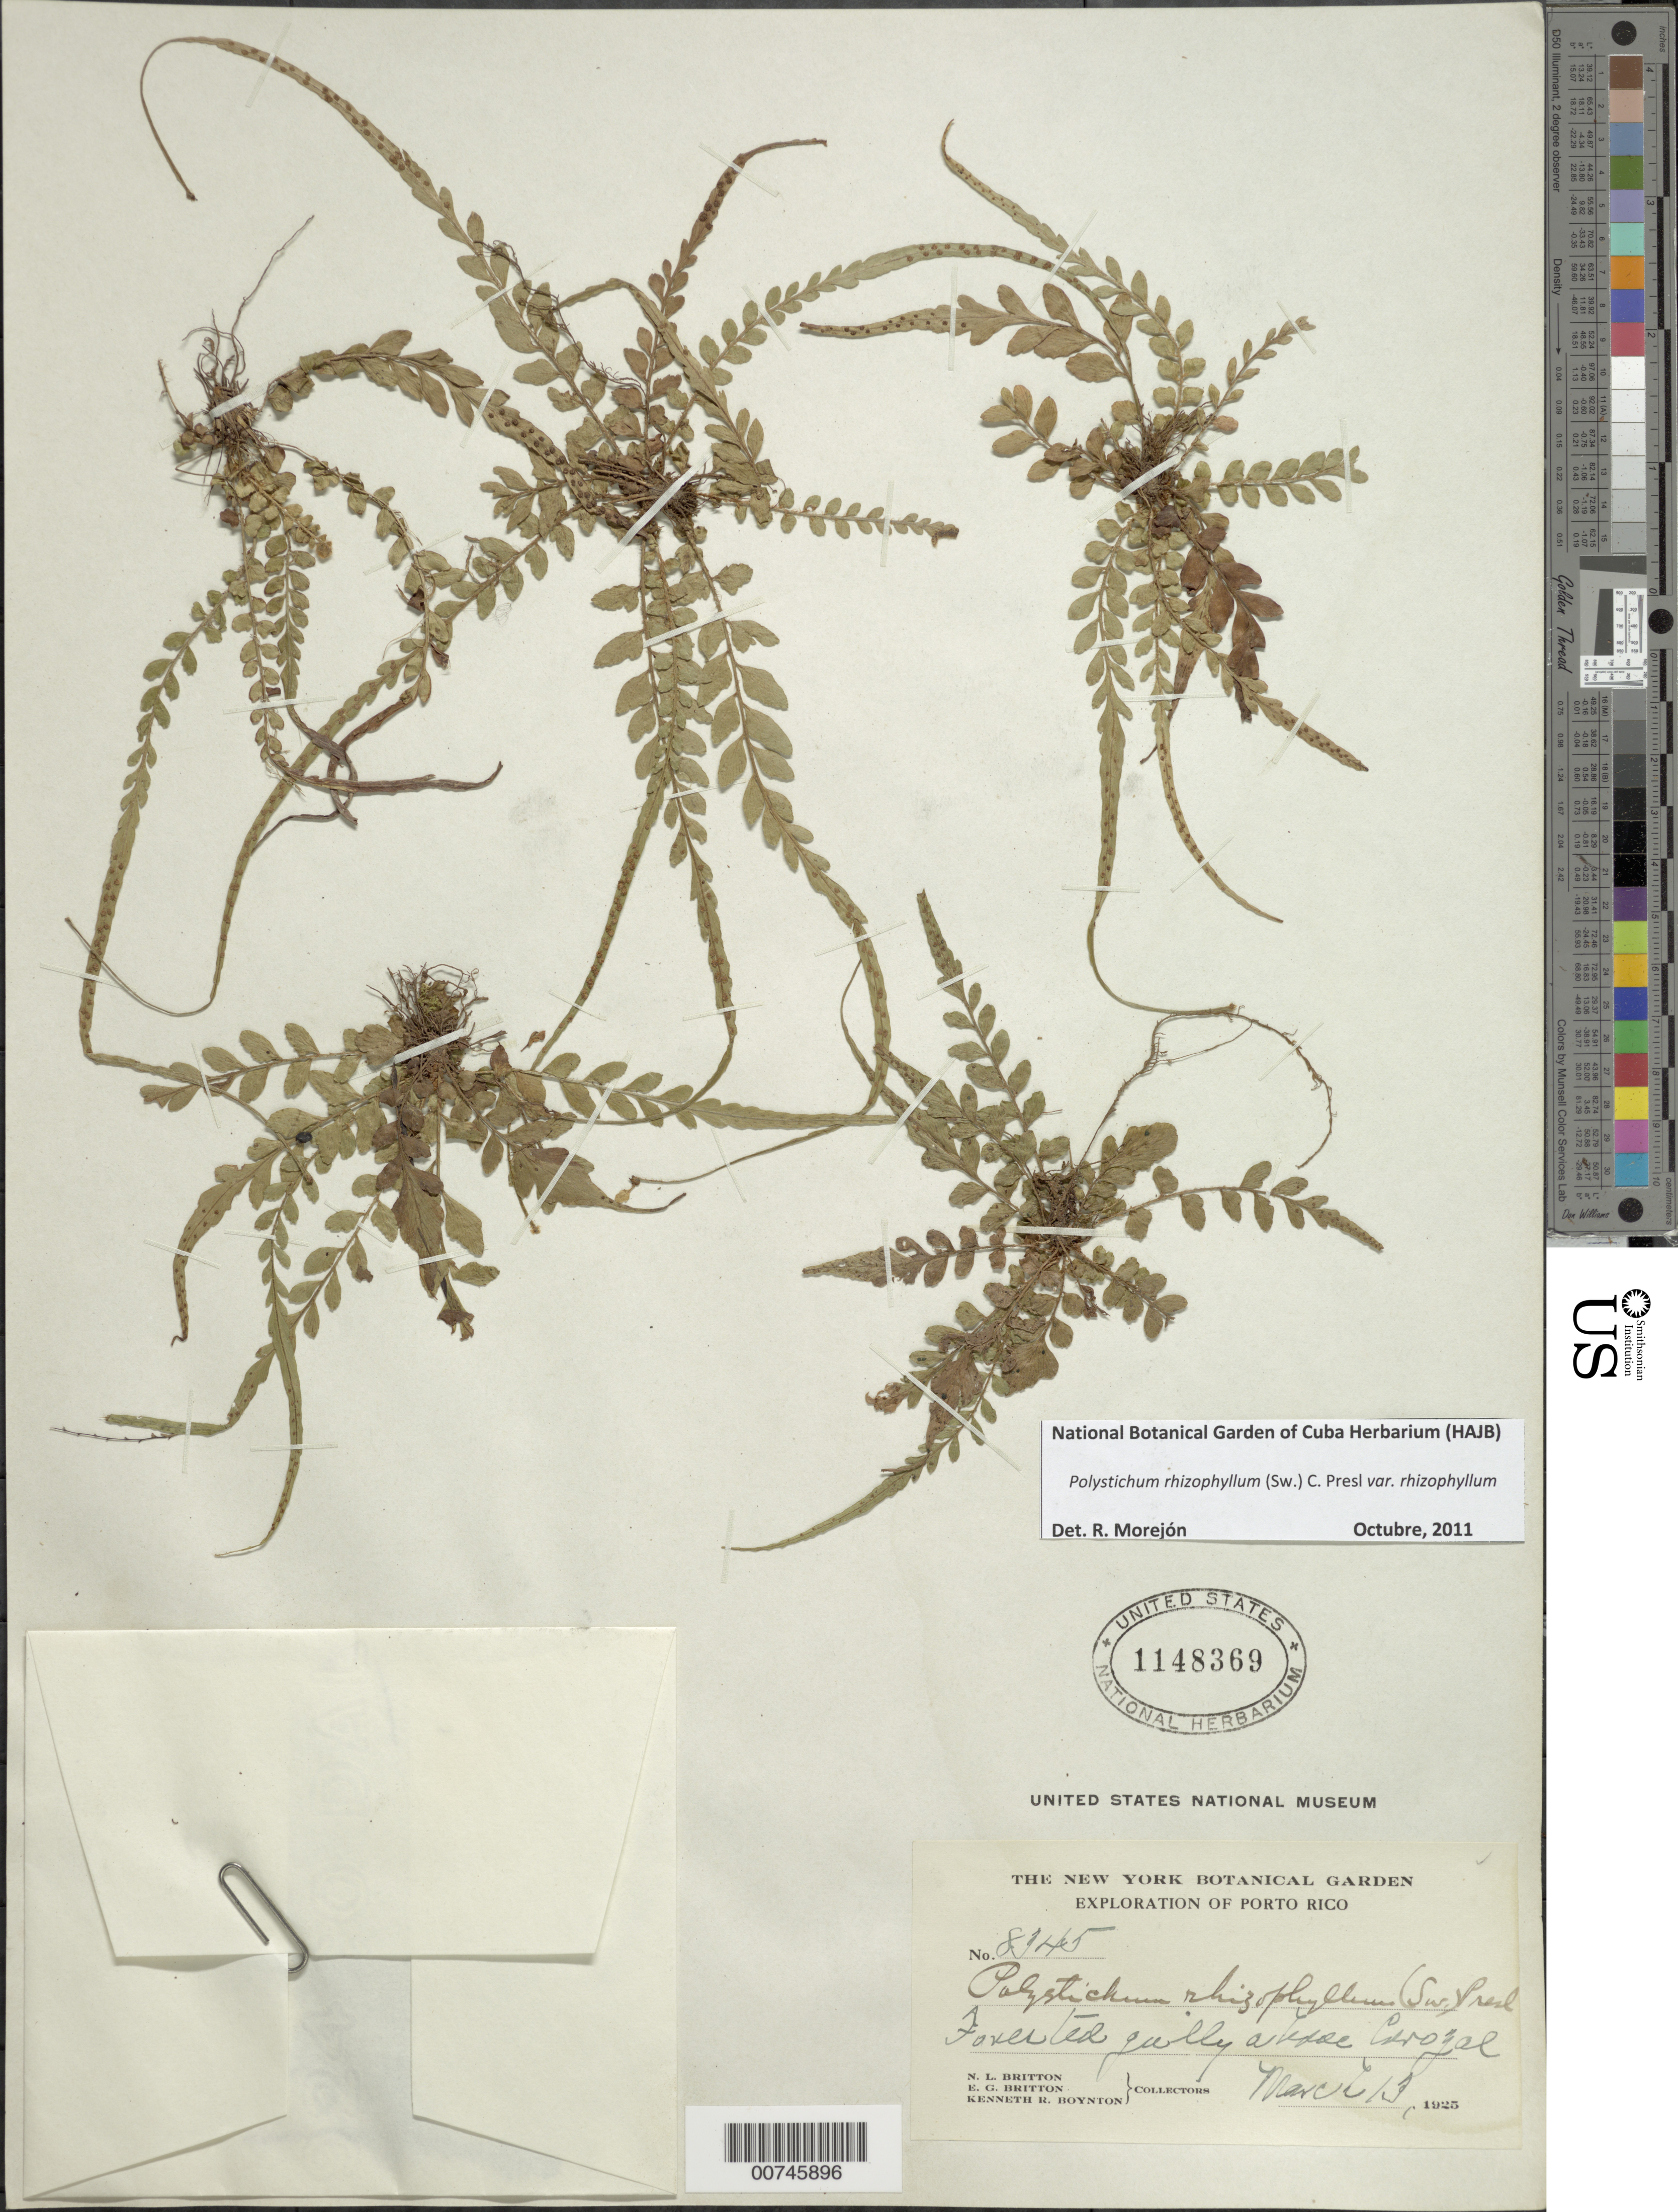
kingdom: Plantae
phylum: Tracheophyta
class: Polypodiopsida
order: Polypodiales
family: Dryopteridaceae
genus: Polystichum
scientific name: Polystichum rhizophyllum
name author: (Sw.) C. Presl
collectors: N. Britton, E. G. Britton & K. Boyton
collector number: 8345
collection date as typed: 13 Mar 1925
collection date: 1925-03-13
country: Puerto Rico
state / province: Corozal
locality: Above Corozal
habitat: Forested gully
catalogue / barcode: US 1148369